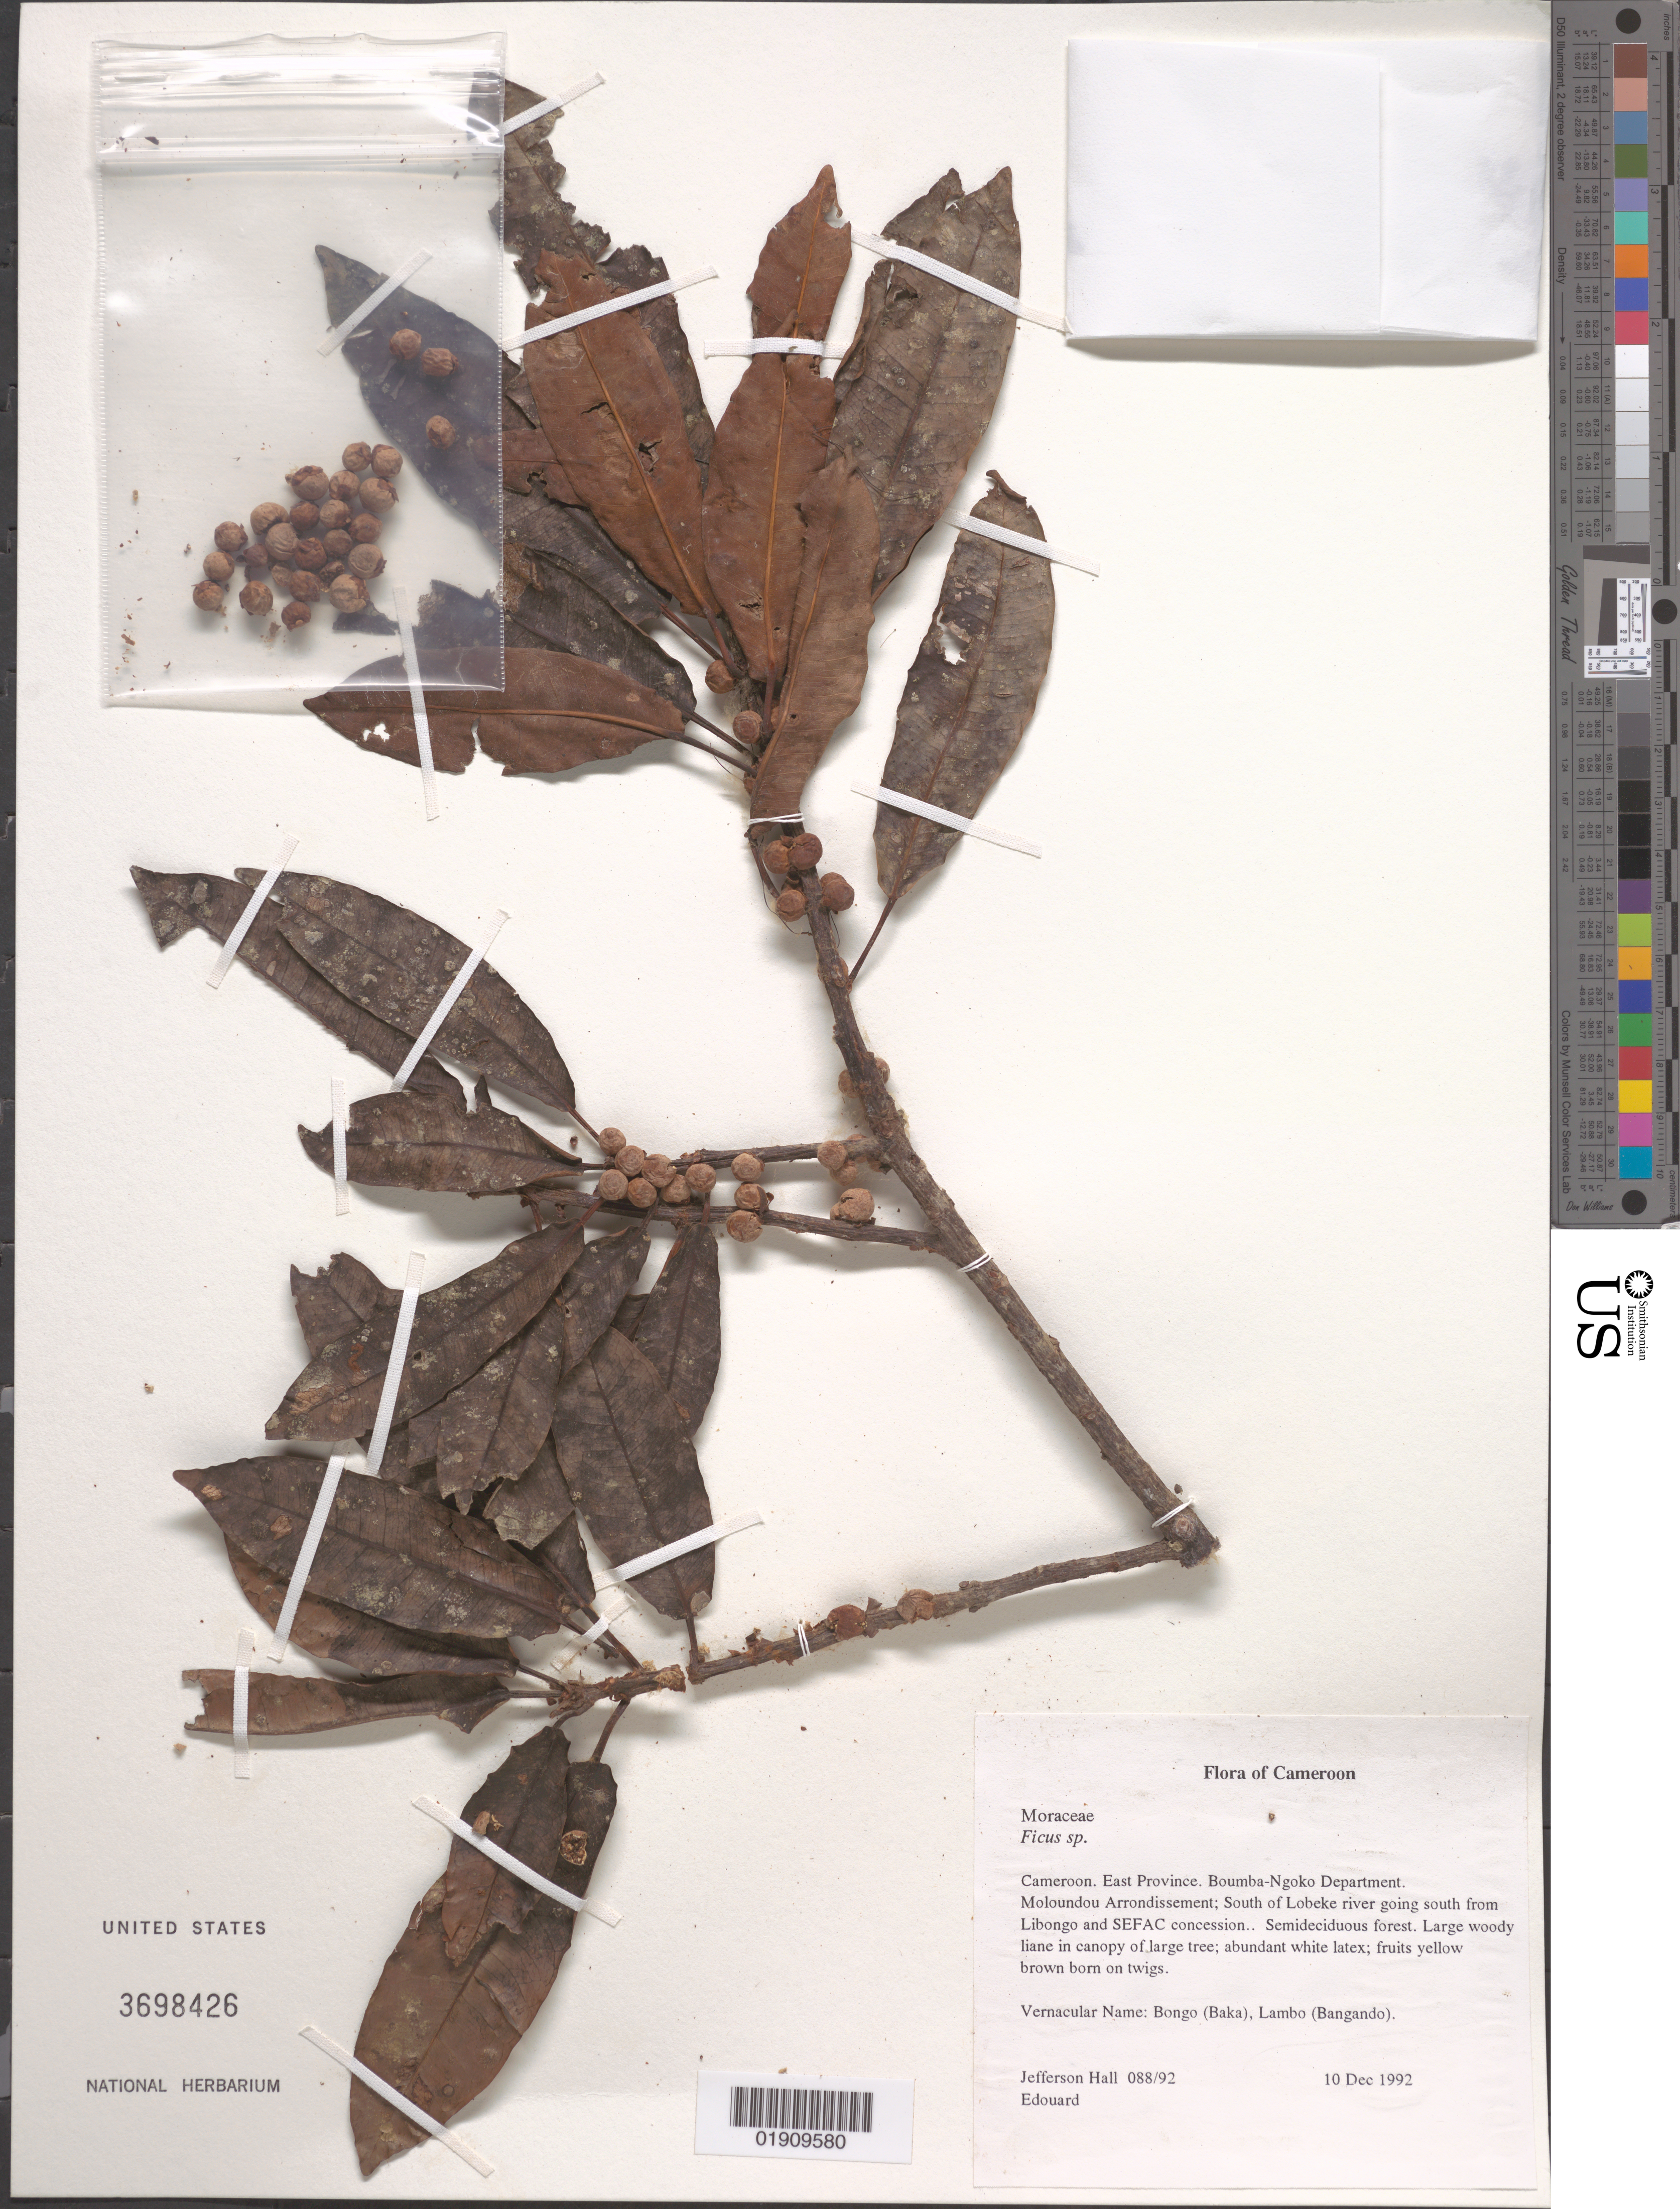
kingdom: Plantae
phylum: Tracheophyta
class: Magnoliopsida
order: Rosales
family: Moraceae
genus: Ficus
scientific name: Ficus sp.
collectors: J. Hall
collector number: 088/92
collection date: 1992-12-10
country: Cameroon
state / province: Est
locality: Boumba-Ngoko Department. Boumba-Ngoko Department. Moloundou Arroundissement; South of Lobeke river, south of Libongo and SEFAC concession.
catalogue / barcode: US 3698426